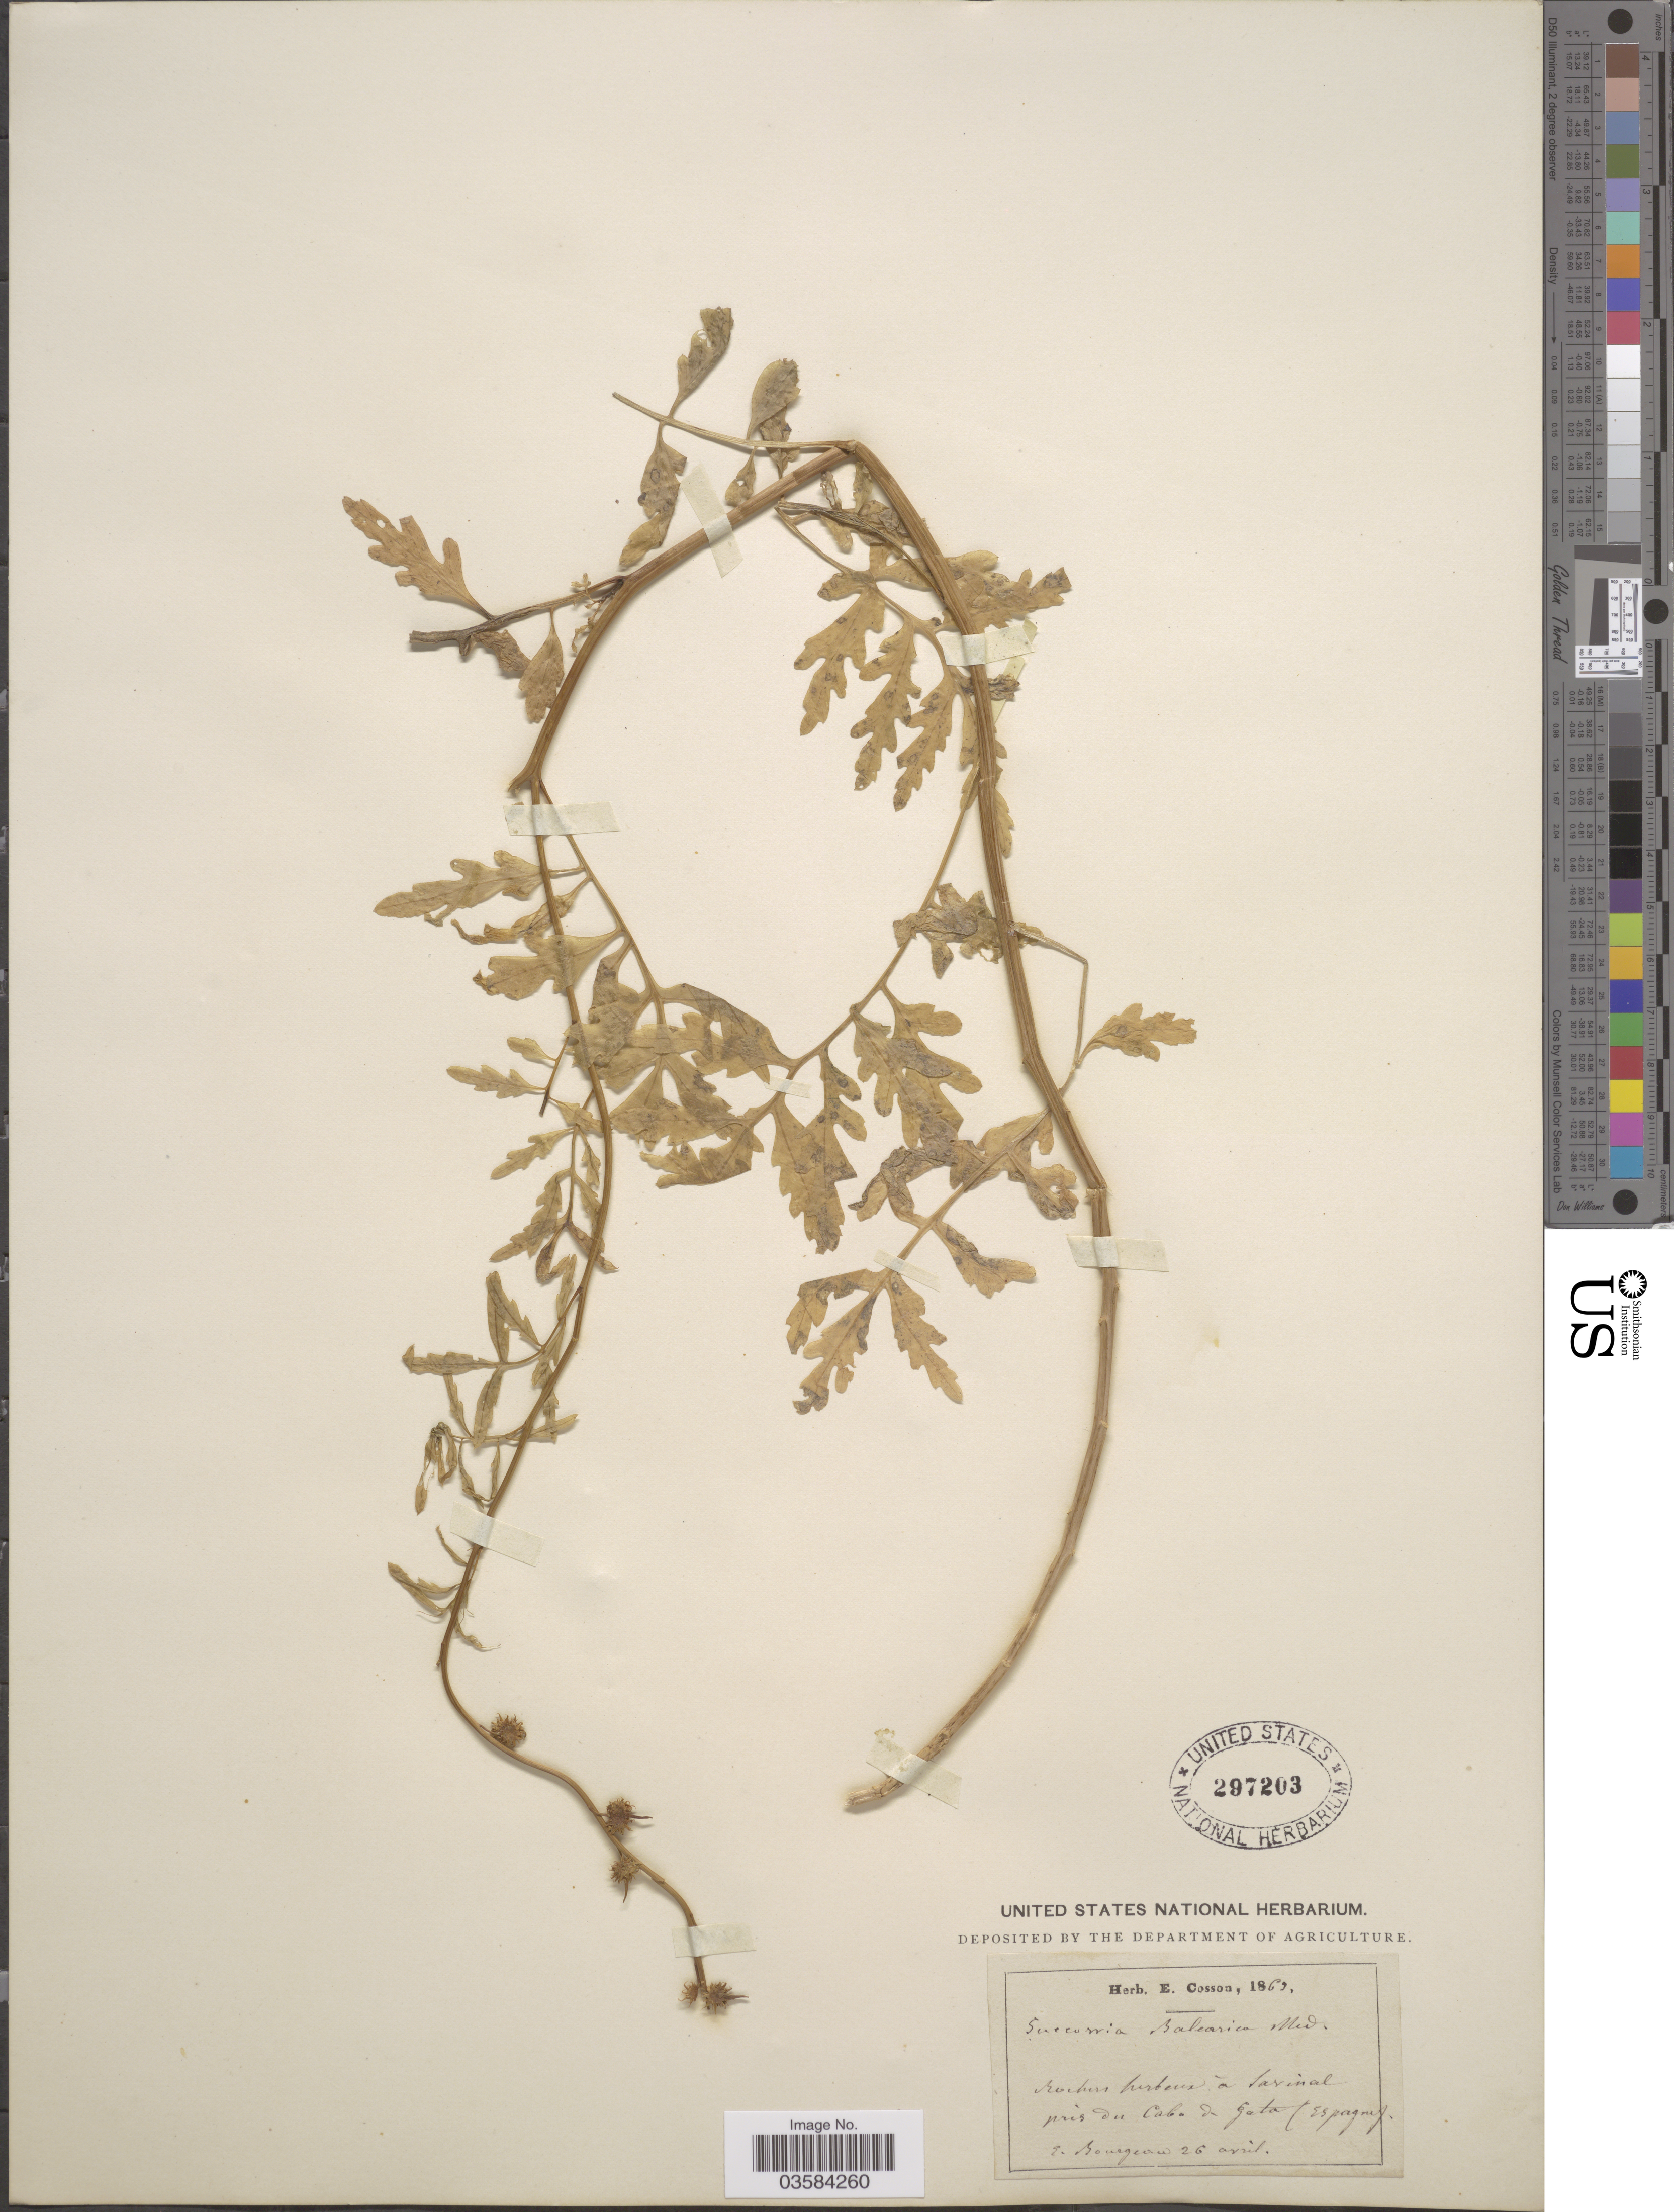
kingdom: Plantae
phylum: Tracheophyta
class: Magnoliopsida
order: Brassicales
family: Brassicaceae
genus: Succowia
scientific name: Succowia balearica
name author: (L.) Medik.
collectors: E. Bourgeau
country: Spain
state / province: Andalucia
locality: Rochers herbeux à lavinal près du Cabo de Gata (Espagne).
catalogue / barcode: US 297203